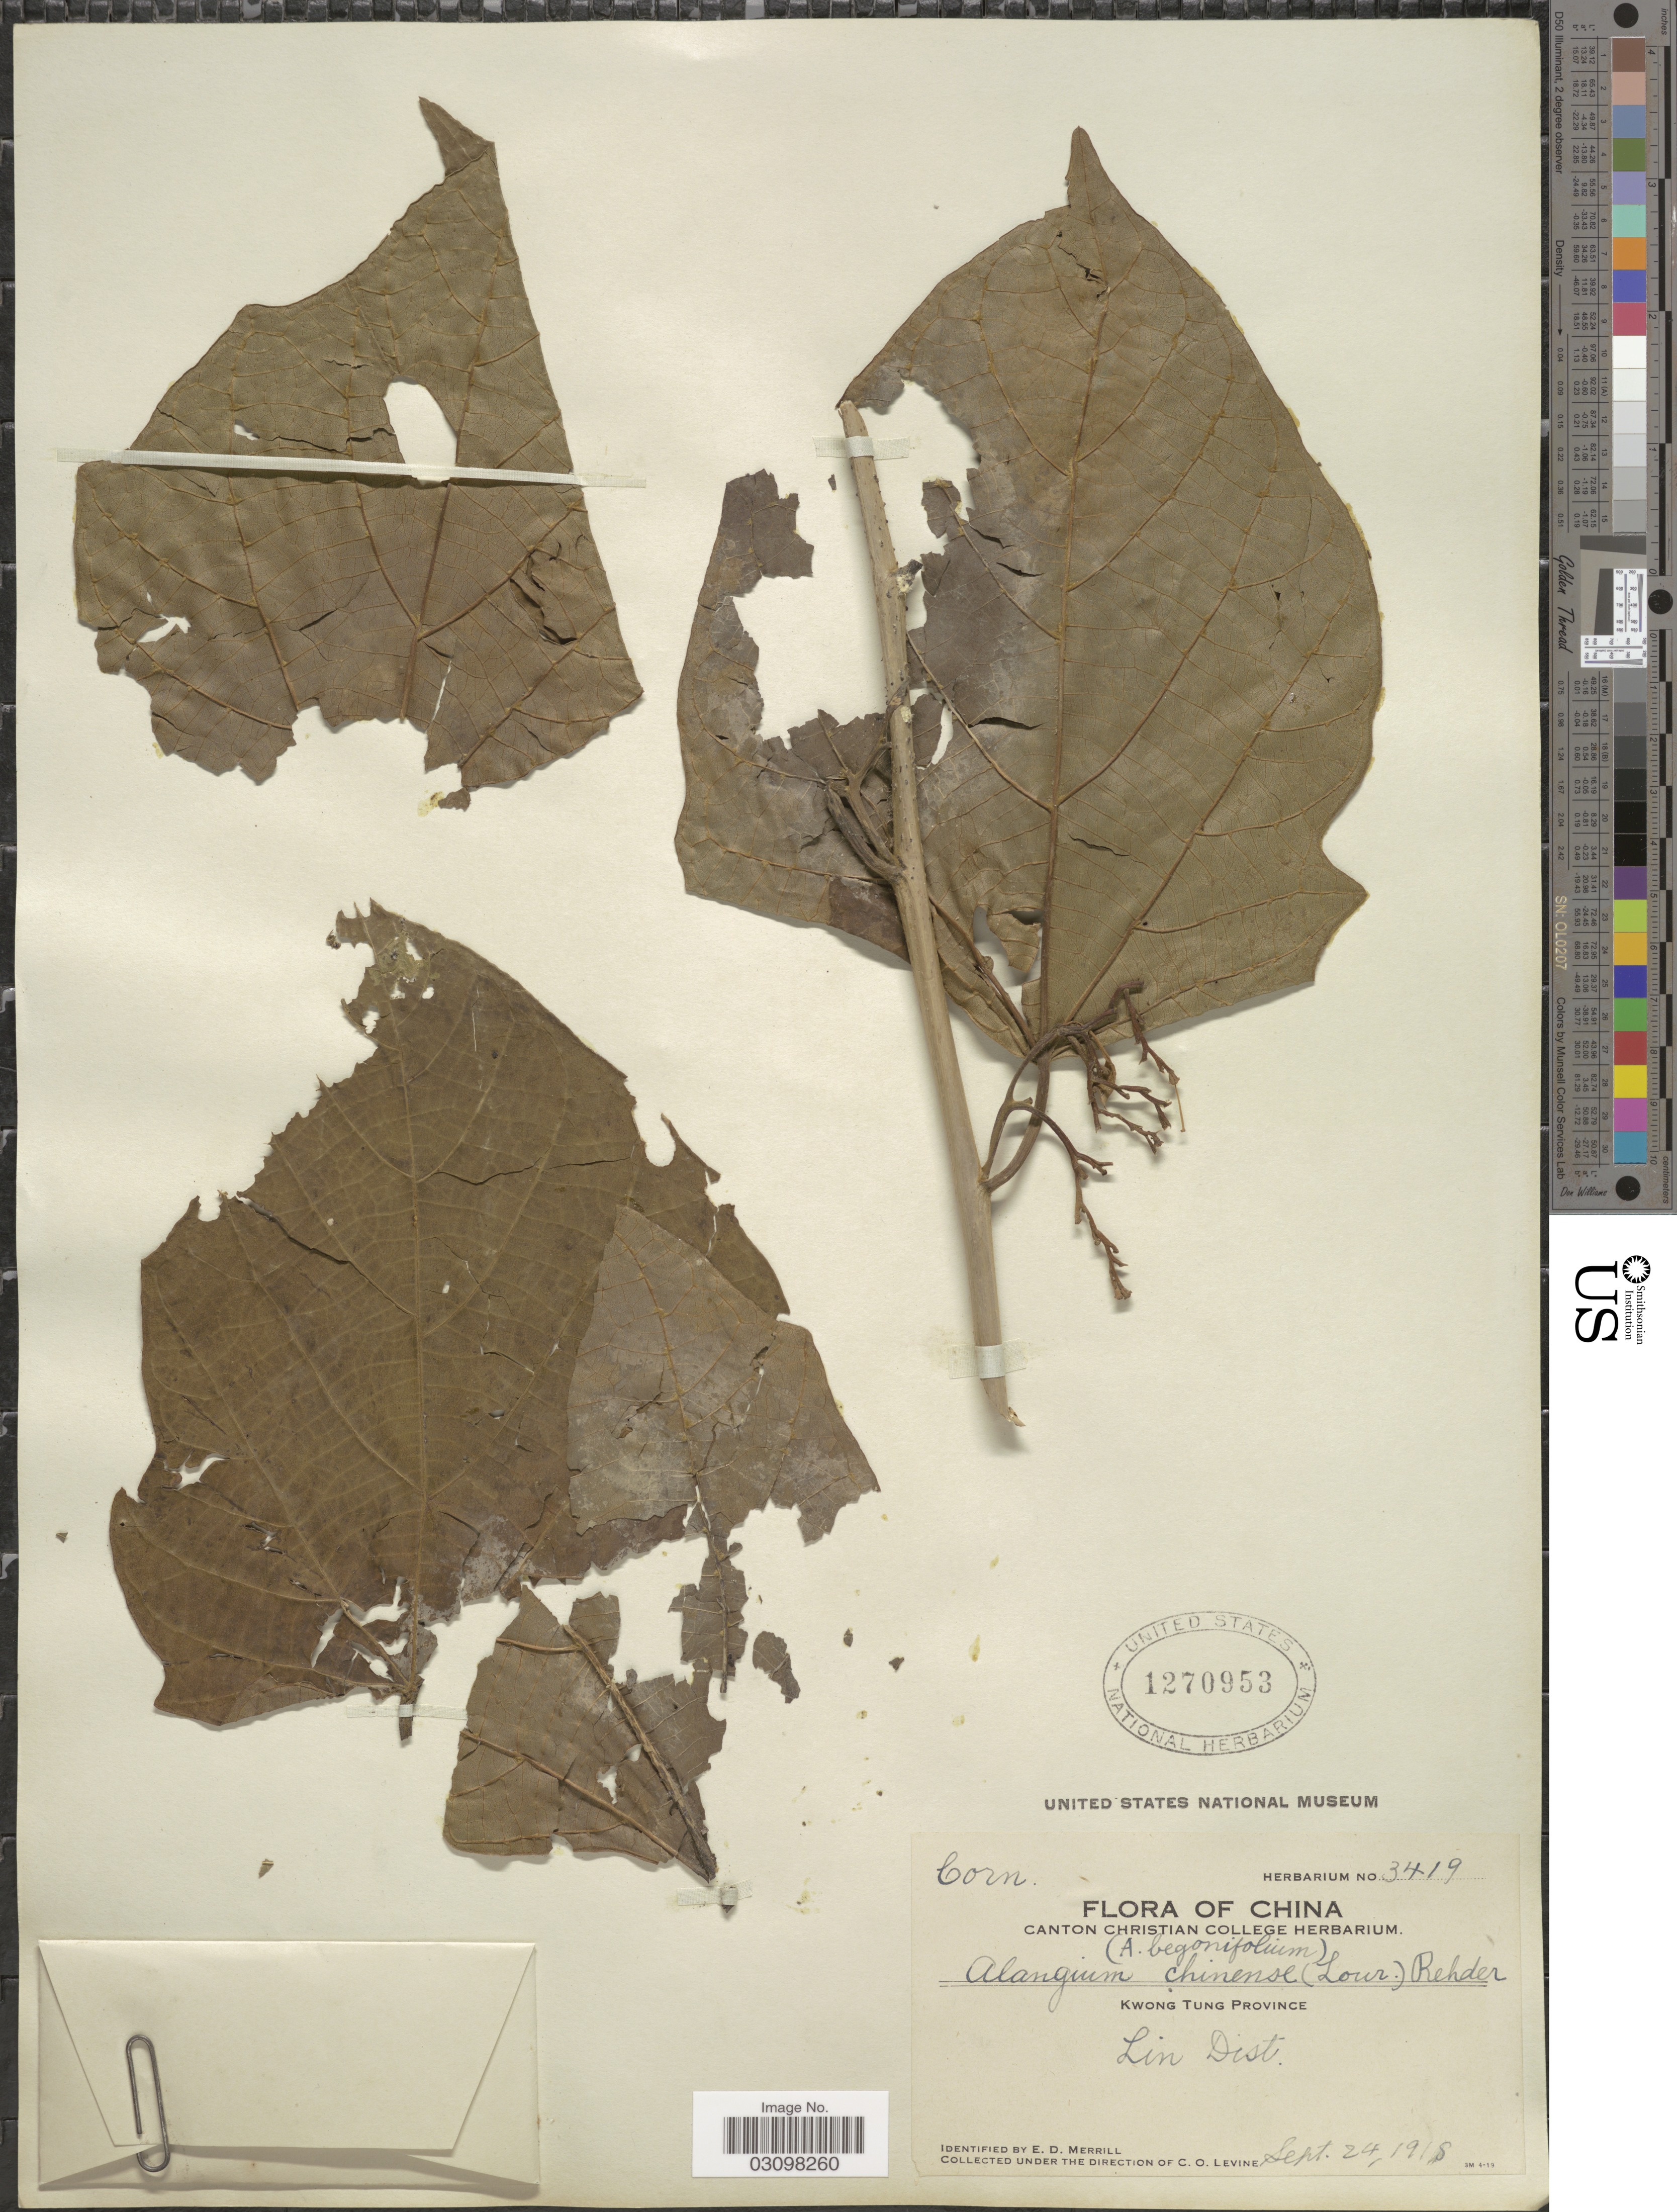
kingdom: Plantae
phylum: Tracheophyta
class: Magnoliopsida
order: Cornales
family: Cornaceae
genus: Alangium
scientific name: Alangium chinense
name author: (Harms) Rehder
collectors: C. O. Levine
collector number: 3419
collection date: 1918-09-24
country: China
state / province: Guangdong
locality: Kwong Tung Province. Lin Dist.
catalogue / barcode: US 1270953